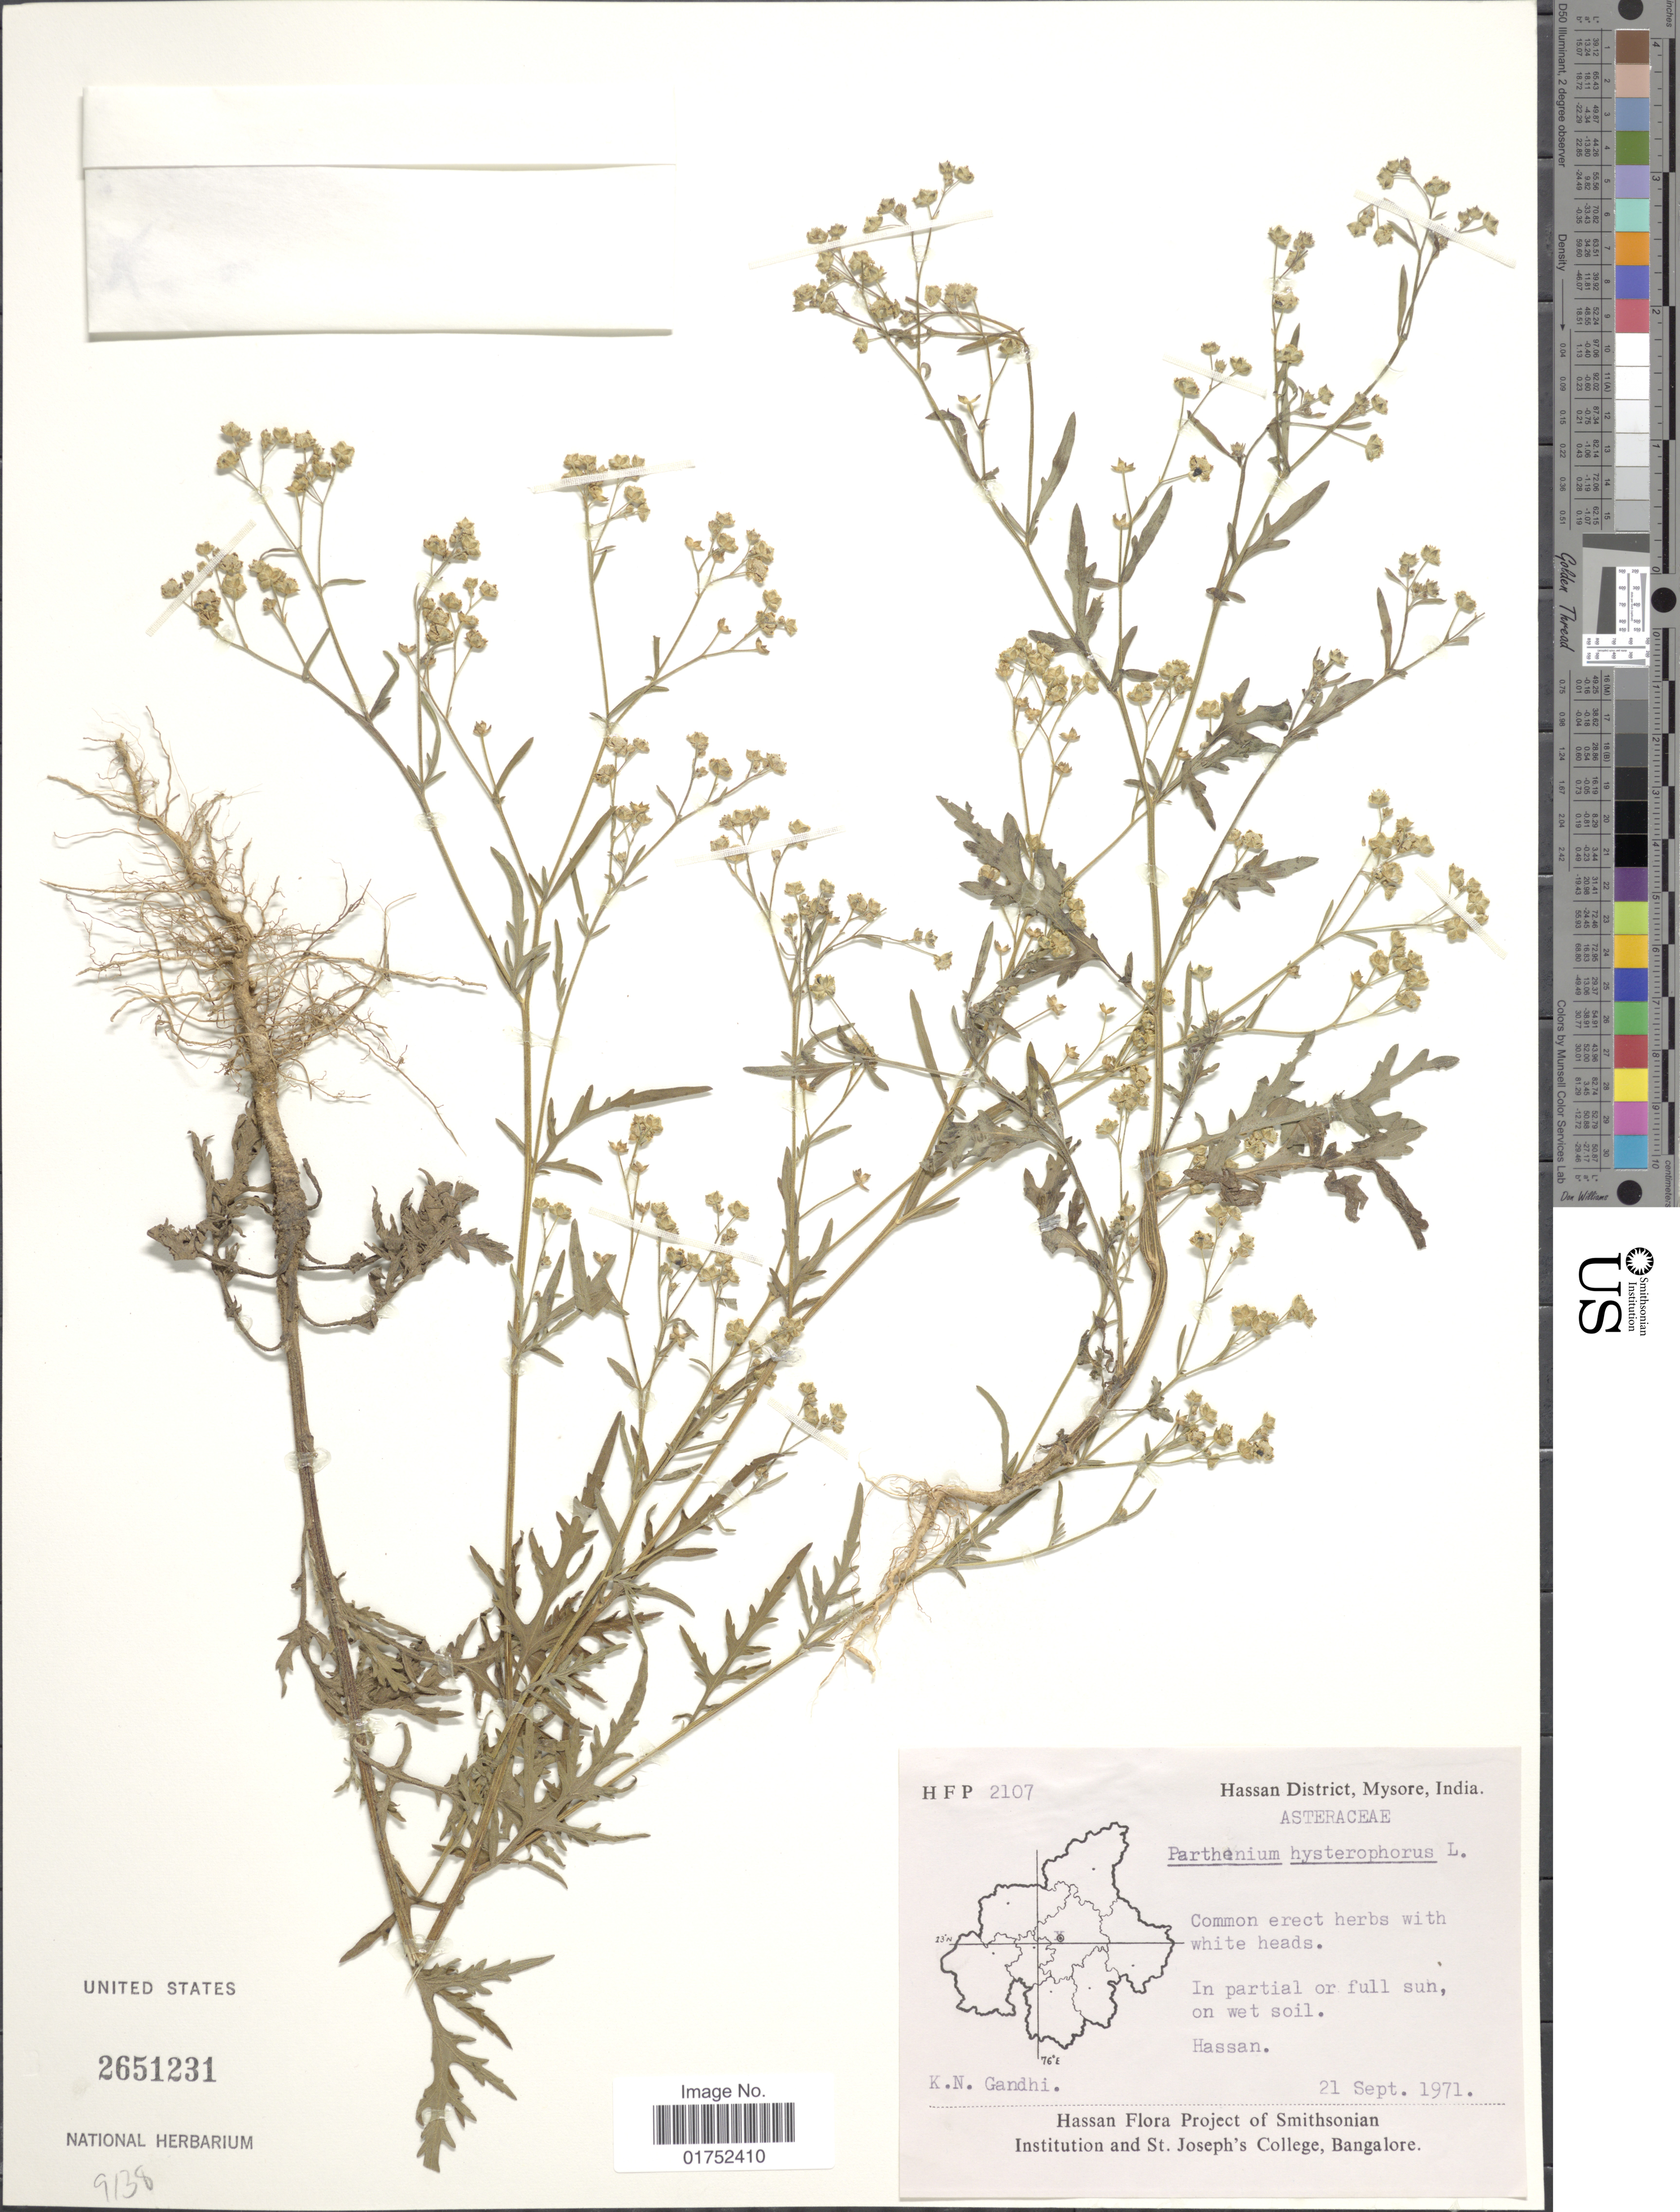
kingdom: Plantae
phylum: Tracheophyta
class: Magnoliopsida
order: Asterales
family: Asteraceae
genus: Parthenium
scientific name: Parthenium hysterophorus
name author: L.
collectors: K. N. Gandhi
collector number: HFP2107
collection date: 1971-09-21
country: India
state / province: Karnataka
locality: Hassan District, Mysore, Hassan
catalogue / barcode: US 2651231